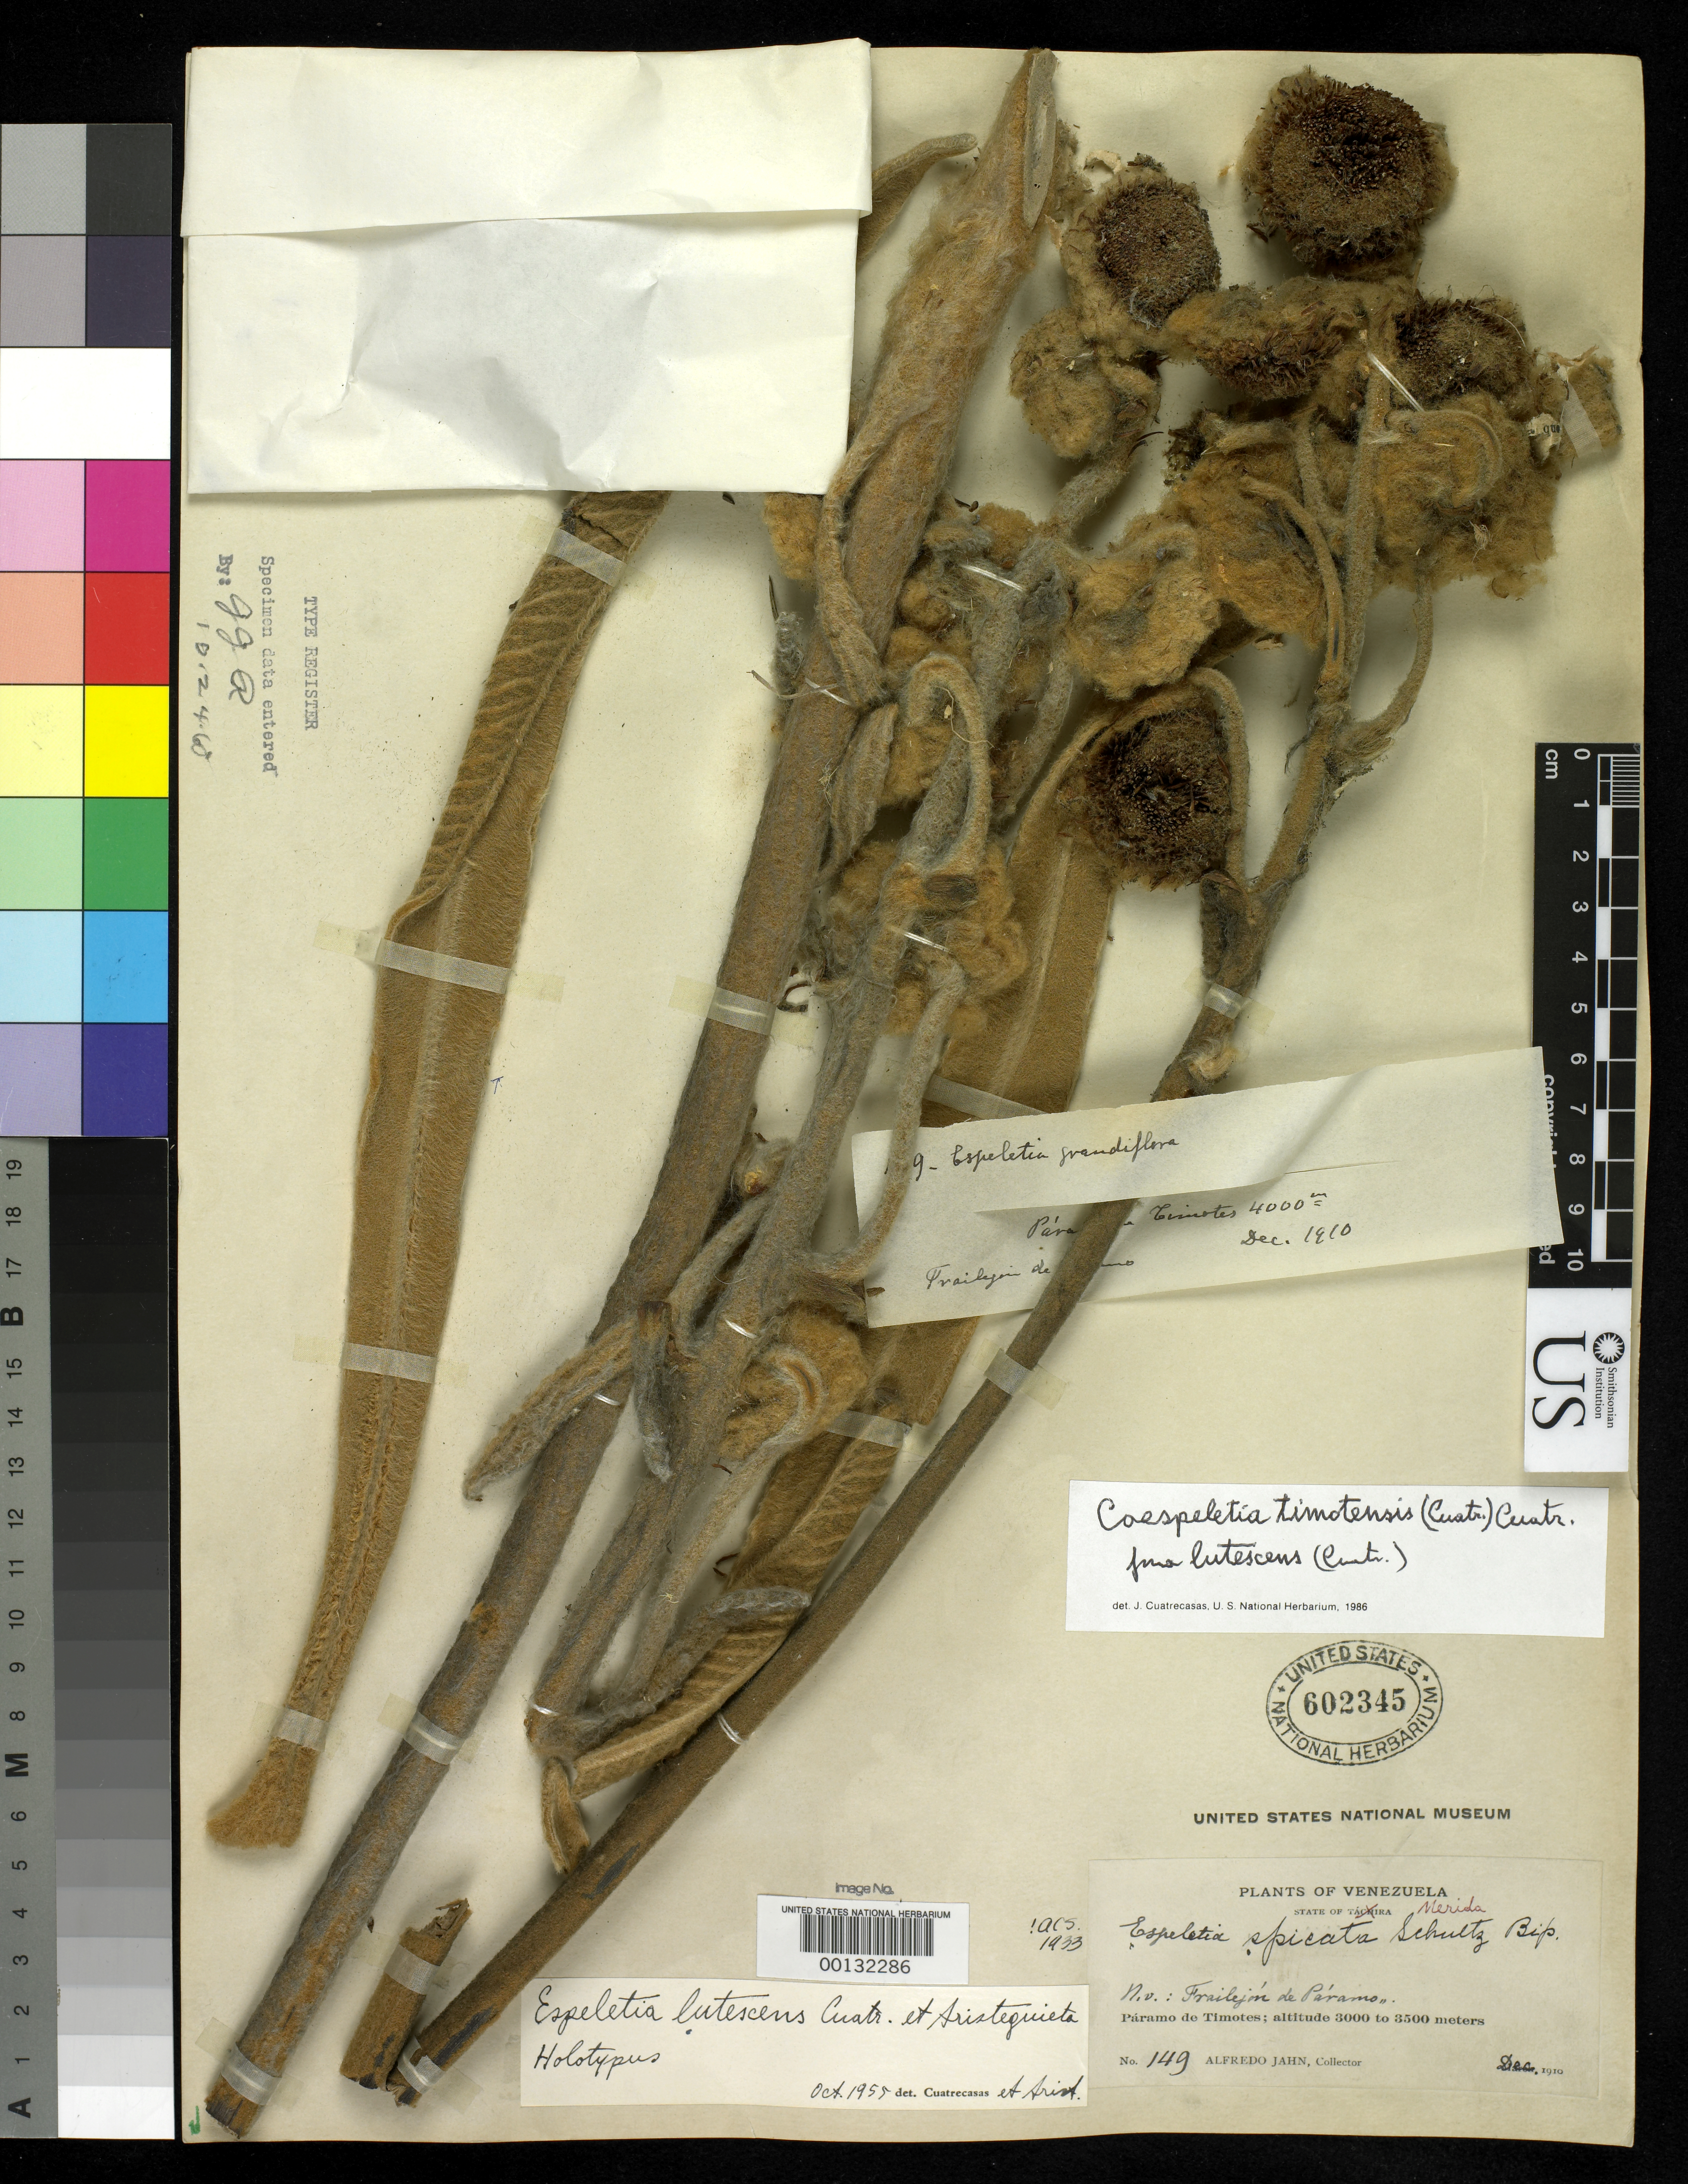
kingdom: Plantae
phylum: Tracheophyta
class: Magnoliopsida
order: Asterales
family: Asteraceae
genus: Espeletia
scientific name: Espeletia lutescens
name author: Cuatrec. & Aristeg.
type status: Holotype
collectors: A. Jahn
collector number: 149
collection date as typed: Dec 1910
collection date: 1910-12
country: Venezuela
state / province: Mérida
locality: Páramo de Timotes.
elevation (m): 3000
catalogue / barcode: US 602345